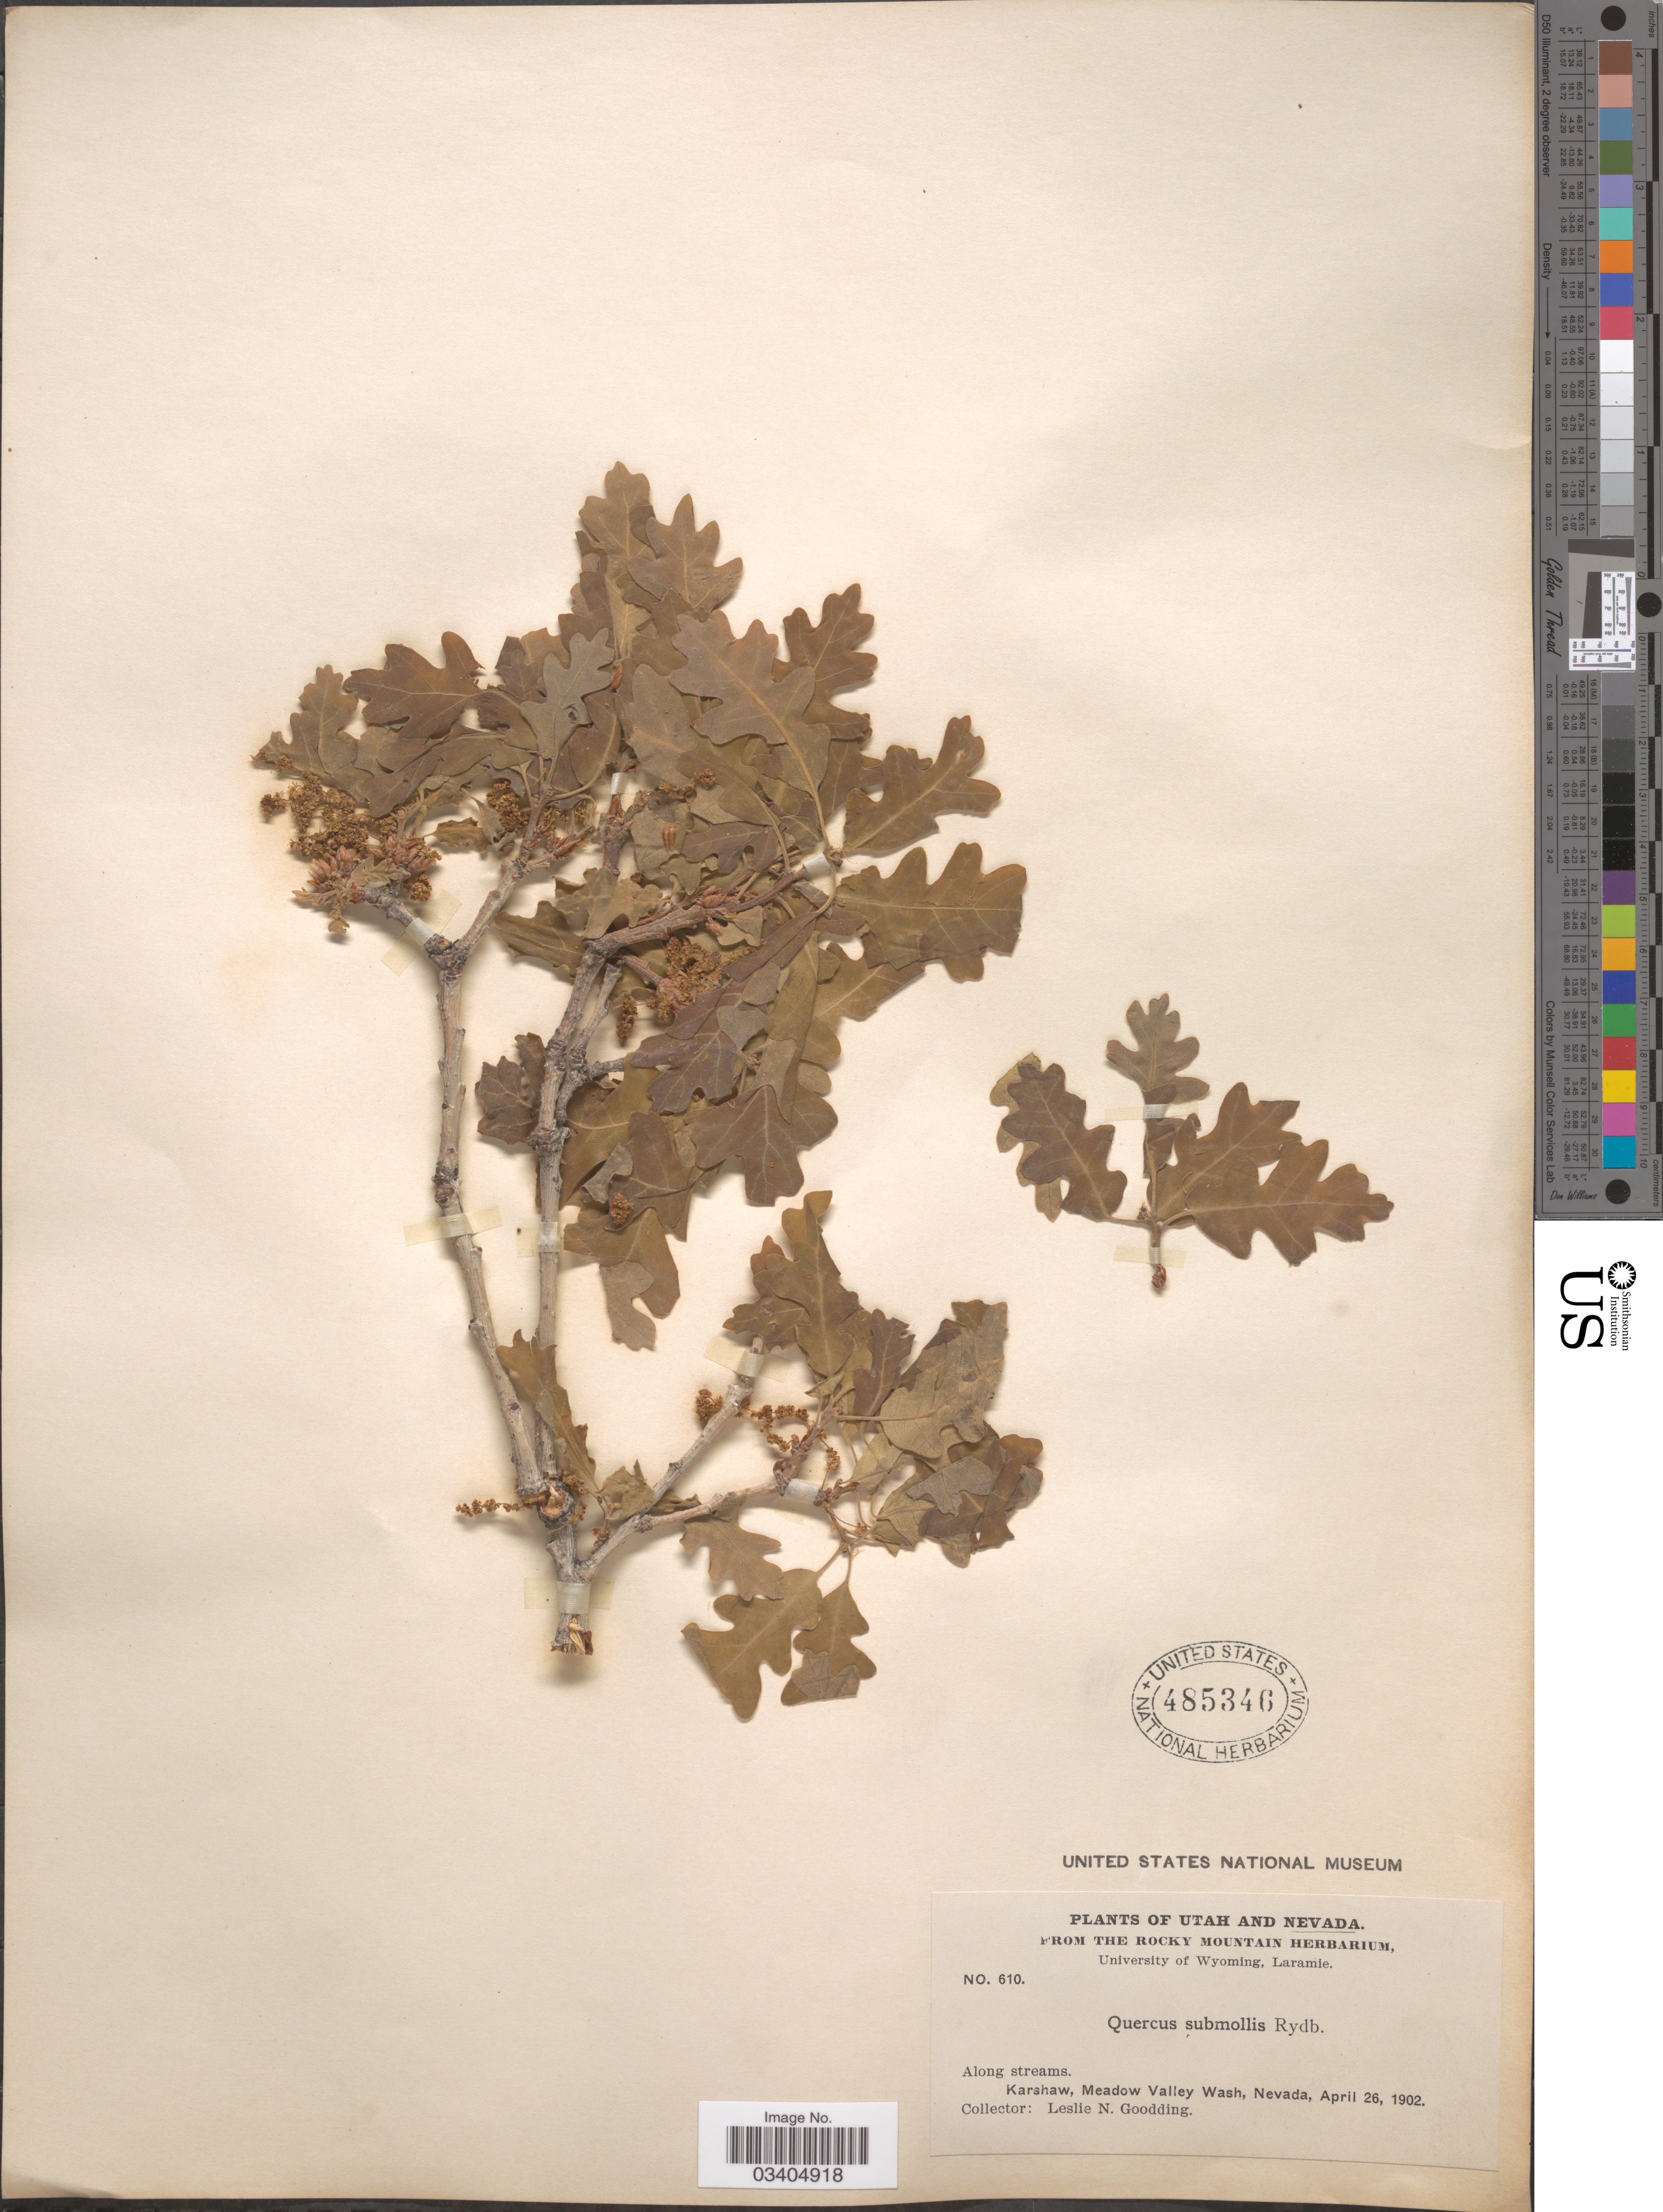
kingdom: Plantae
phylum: Tracheophyta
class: Magnoliopsida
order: Fagales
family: Fagaceae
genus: Quercus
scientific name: Quercus gambelii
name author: Nutt.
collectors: L. N. Goodding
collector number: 610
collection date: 1902-04-26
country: United States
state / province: Nevada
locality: Karshaw, Meadow Valley Wash.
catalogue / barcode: US 485346